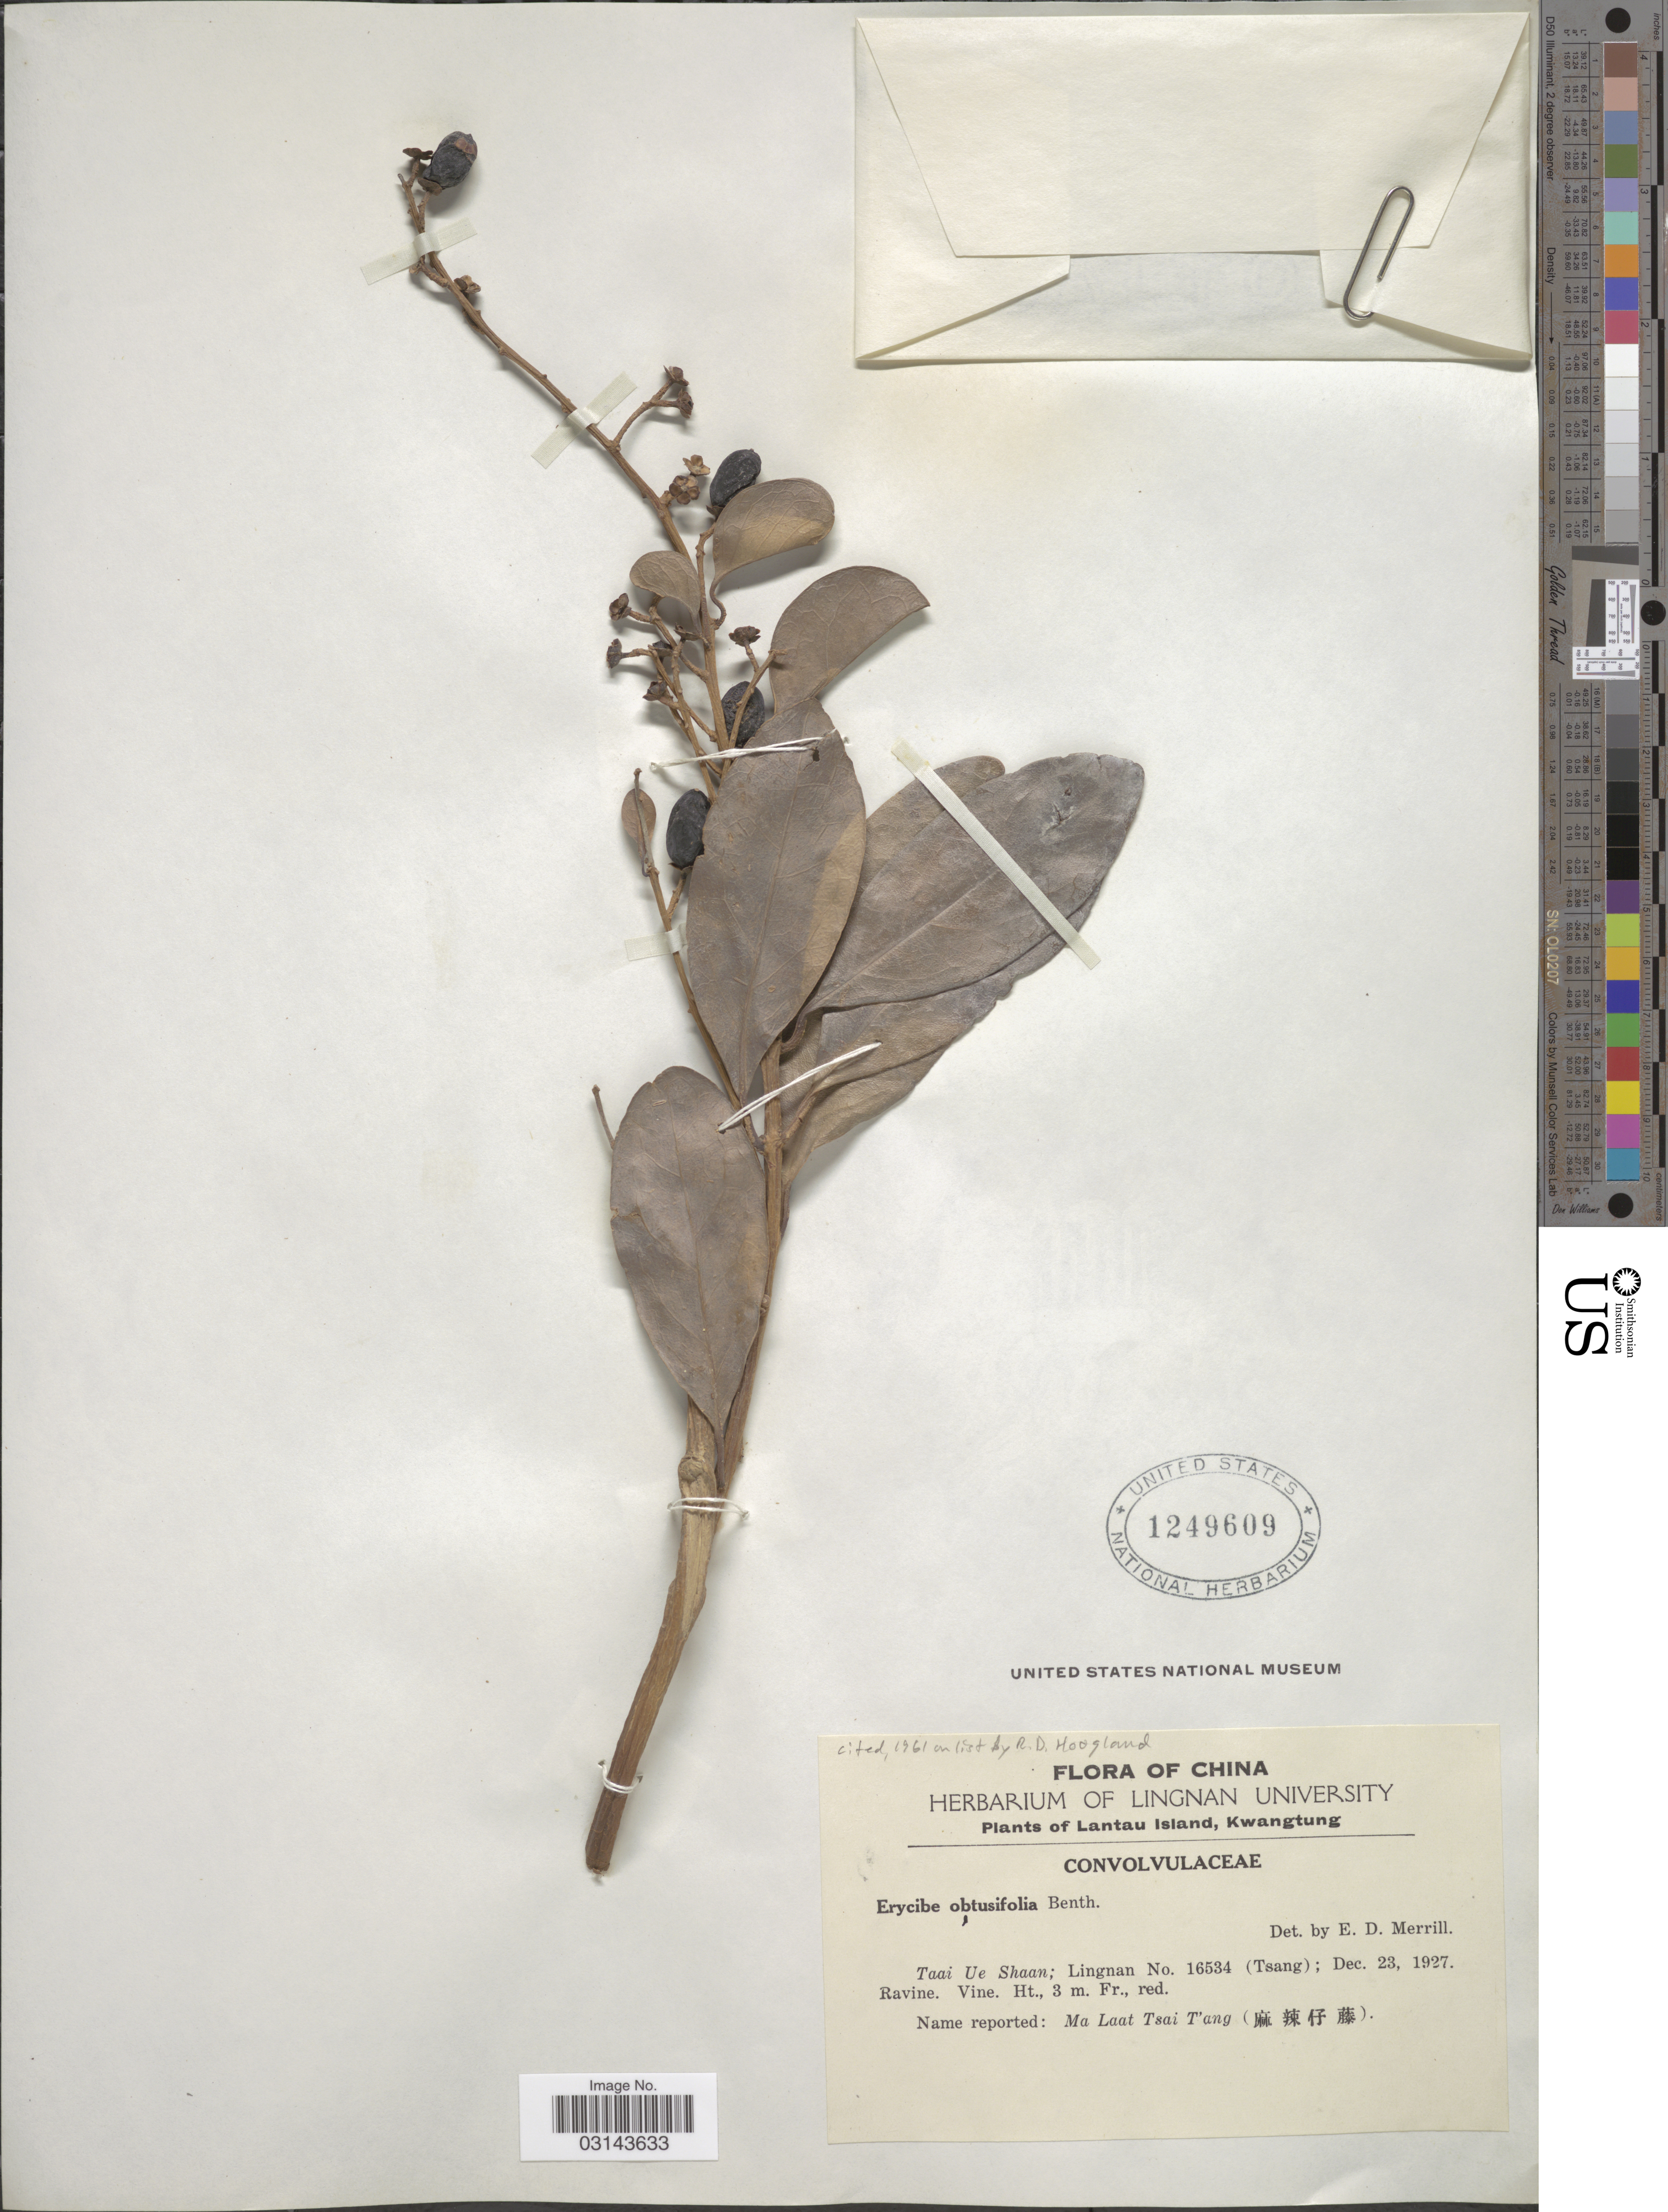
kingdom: Plantae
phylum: Tracheophyta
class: Magnoliopsida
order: Solanales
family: Convolvulaceae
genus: Erycibe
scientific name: Erycibe obtusifolia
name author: Benth.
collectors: Lingnan & -- Tsang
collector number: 16534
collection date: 1927-12-23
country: China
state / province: Guangdong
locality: Lantau Island, Kwangtung. Taai Ue Shaan.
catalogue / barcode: US 1249609